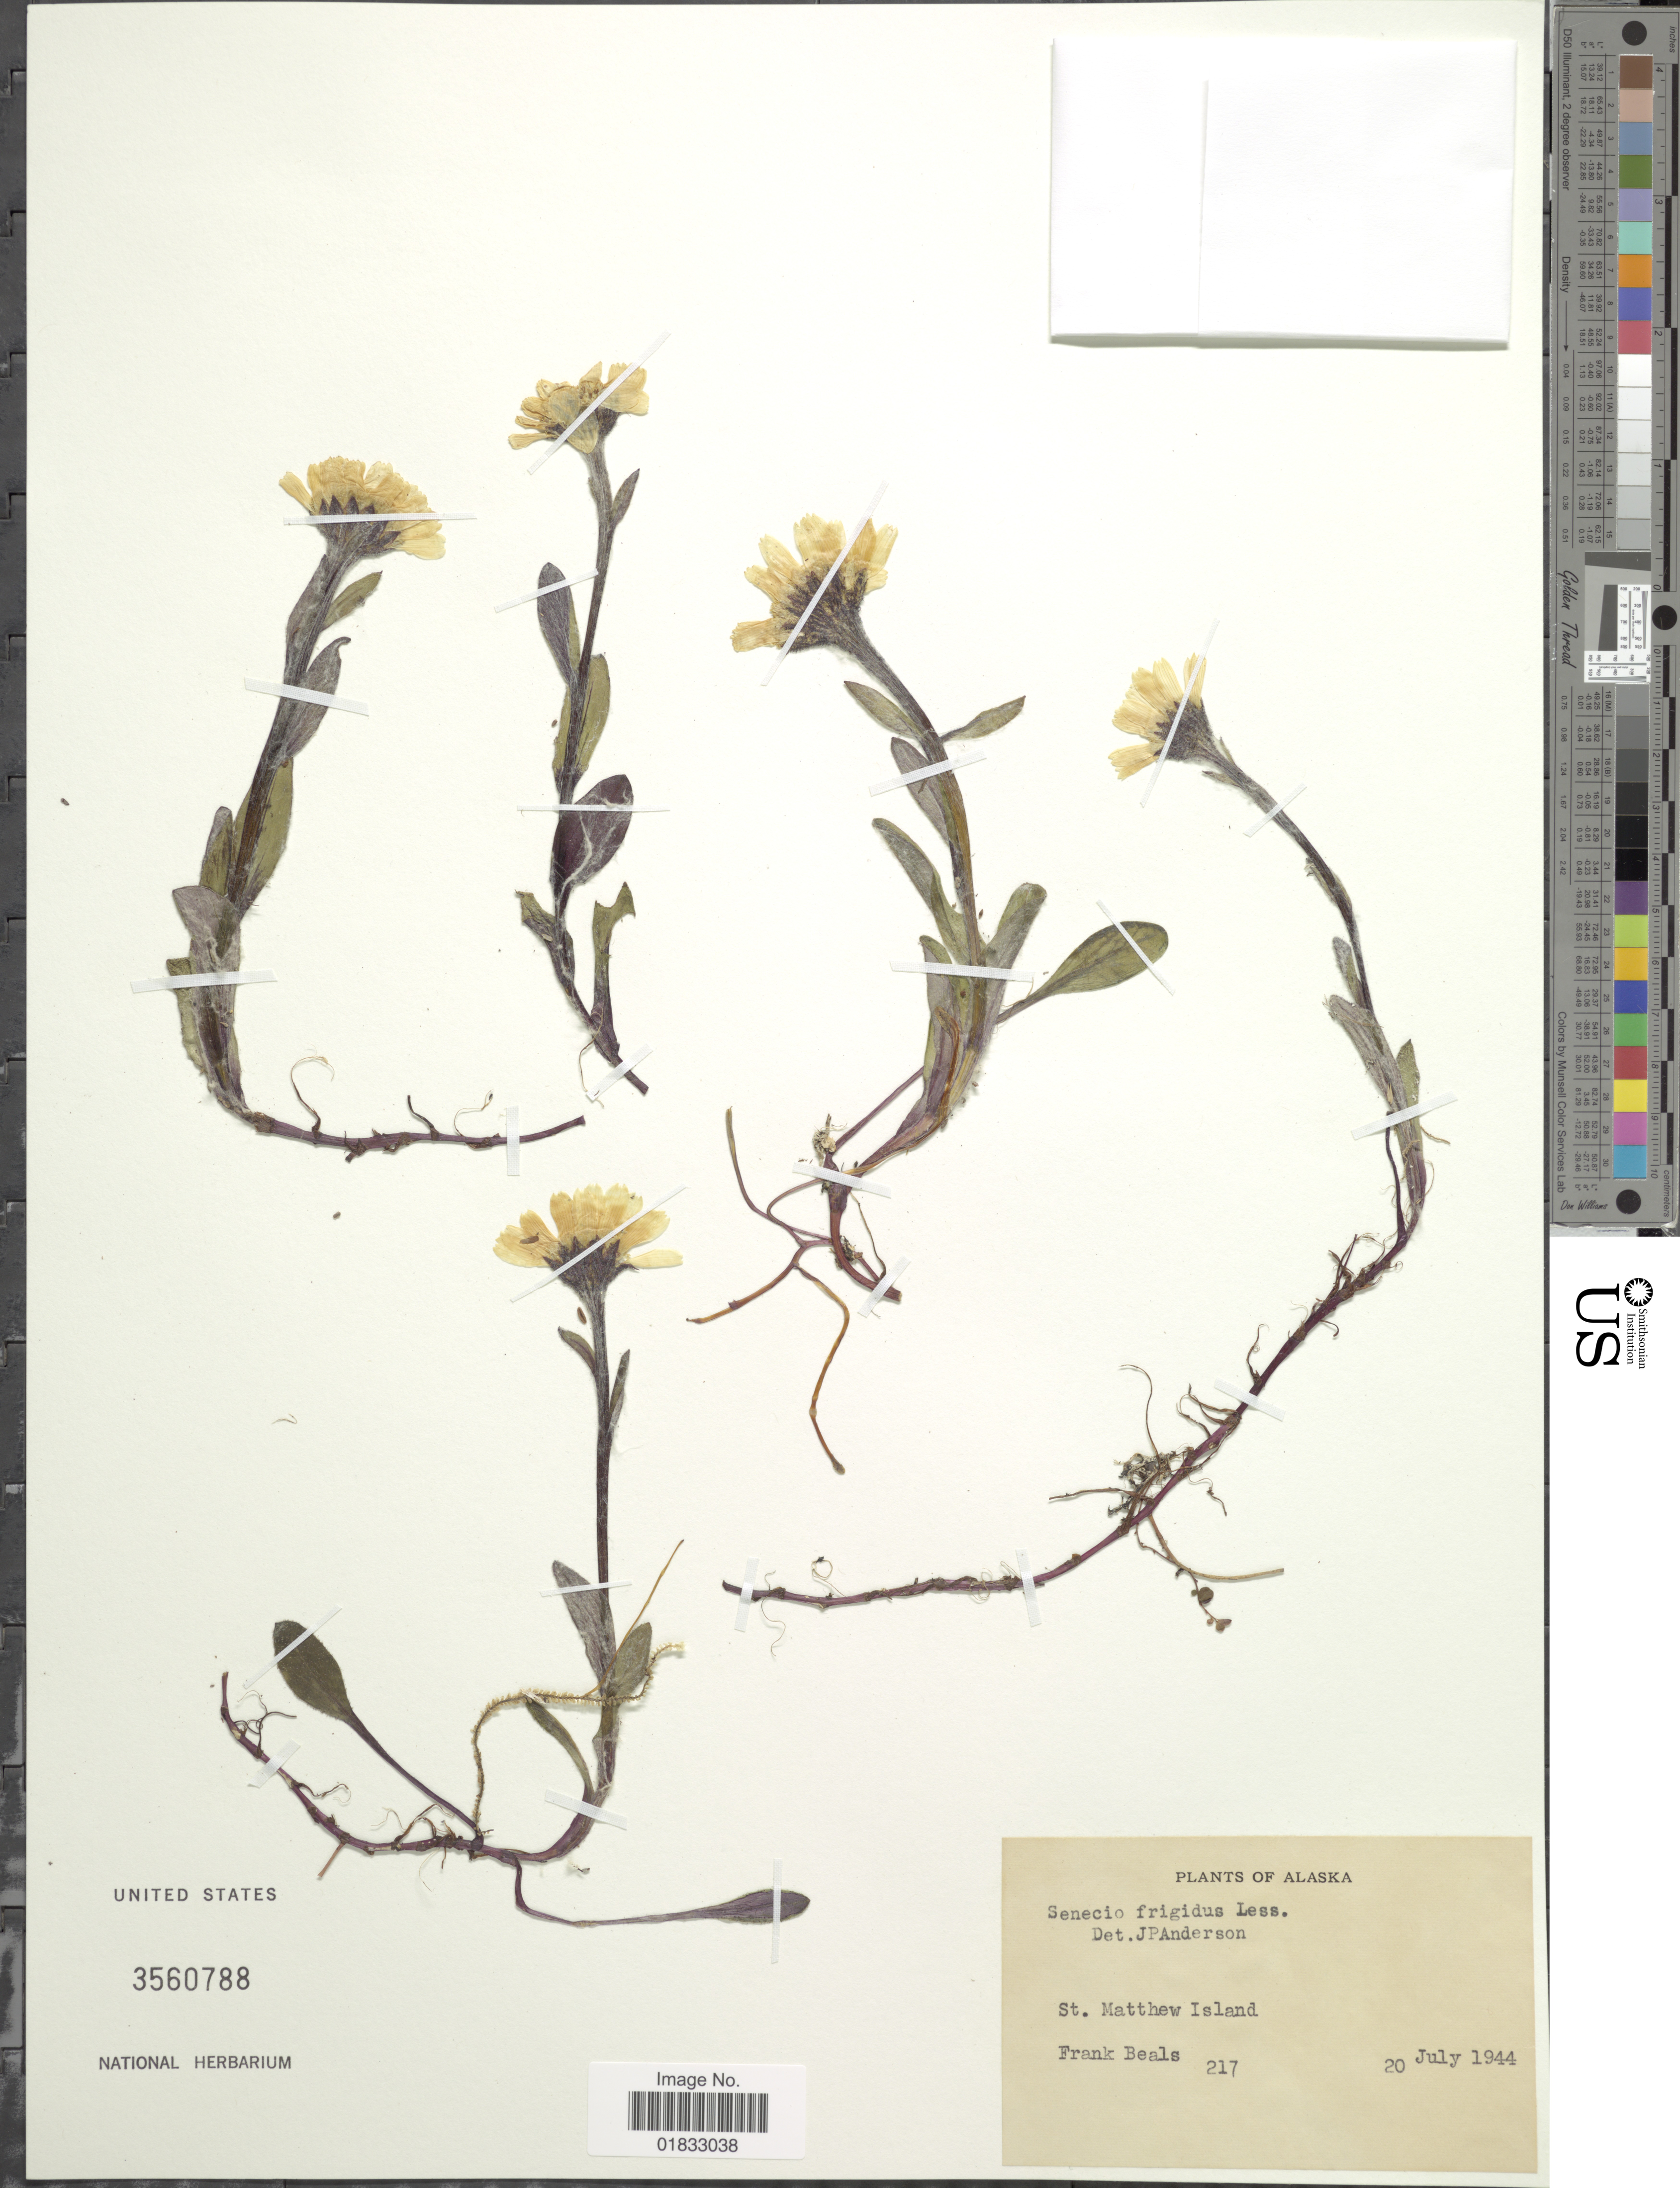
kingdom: Plantae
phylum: Tracheophyta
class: Magnoliopsida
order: Asterales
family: Asteraceae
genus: Tephroseris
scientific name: Tephroseris frigida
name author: (Richardson) Holub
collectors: F. Beals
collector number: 217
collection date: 1944-07-20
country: United States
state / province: Alaska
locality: St. Matthew Island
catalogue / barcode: US 3560788